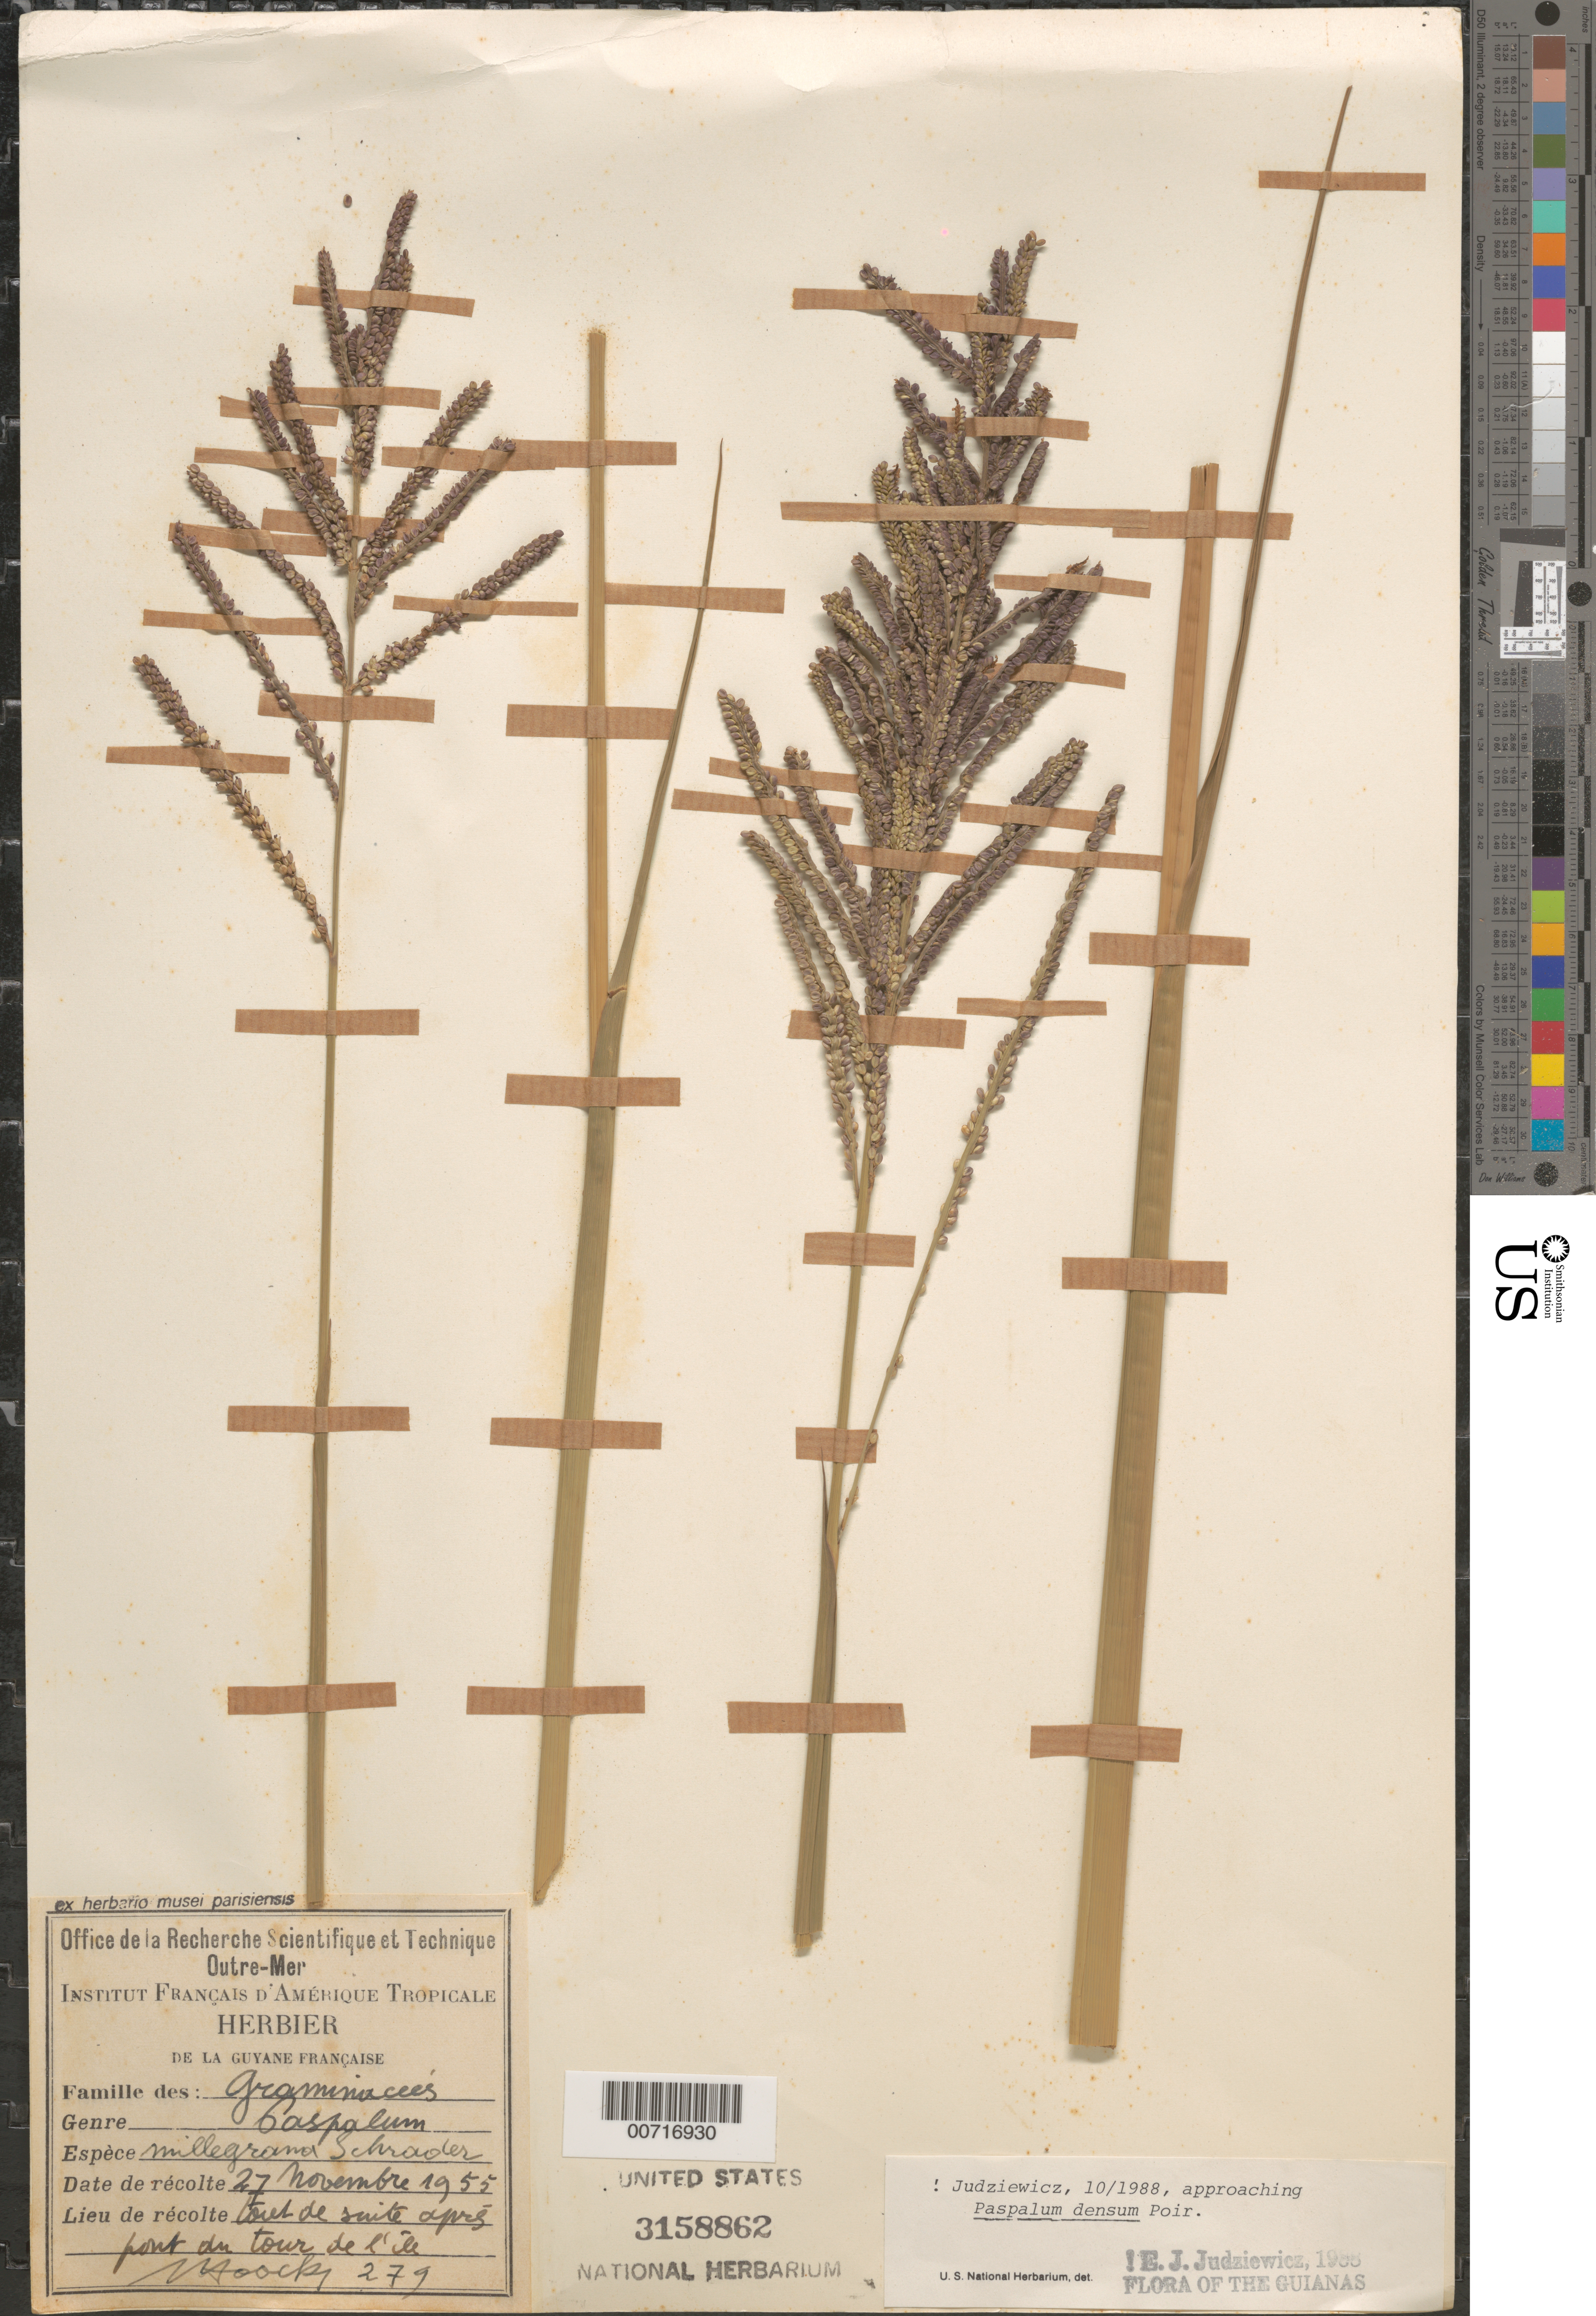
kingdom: Plantae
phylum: Tracheophyta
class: Liliopsida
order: Poales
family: Poaceae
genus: Paspalum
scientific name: Paspalum densum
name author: Poir.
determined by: Judziewicz, E. J.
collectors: J. Hoock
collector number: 279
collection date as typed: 27-Nov-55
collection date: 1955-11-27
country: French Guiana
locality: Route de suite apres pont du tour de l'le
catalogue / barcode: US 3158862